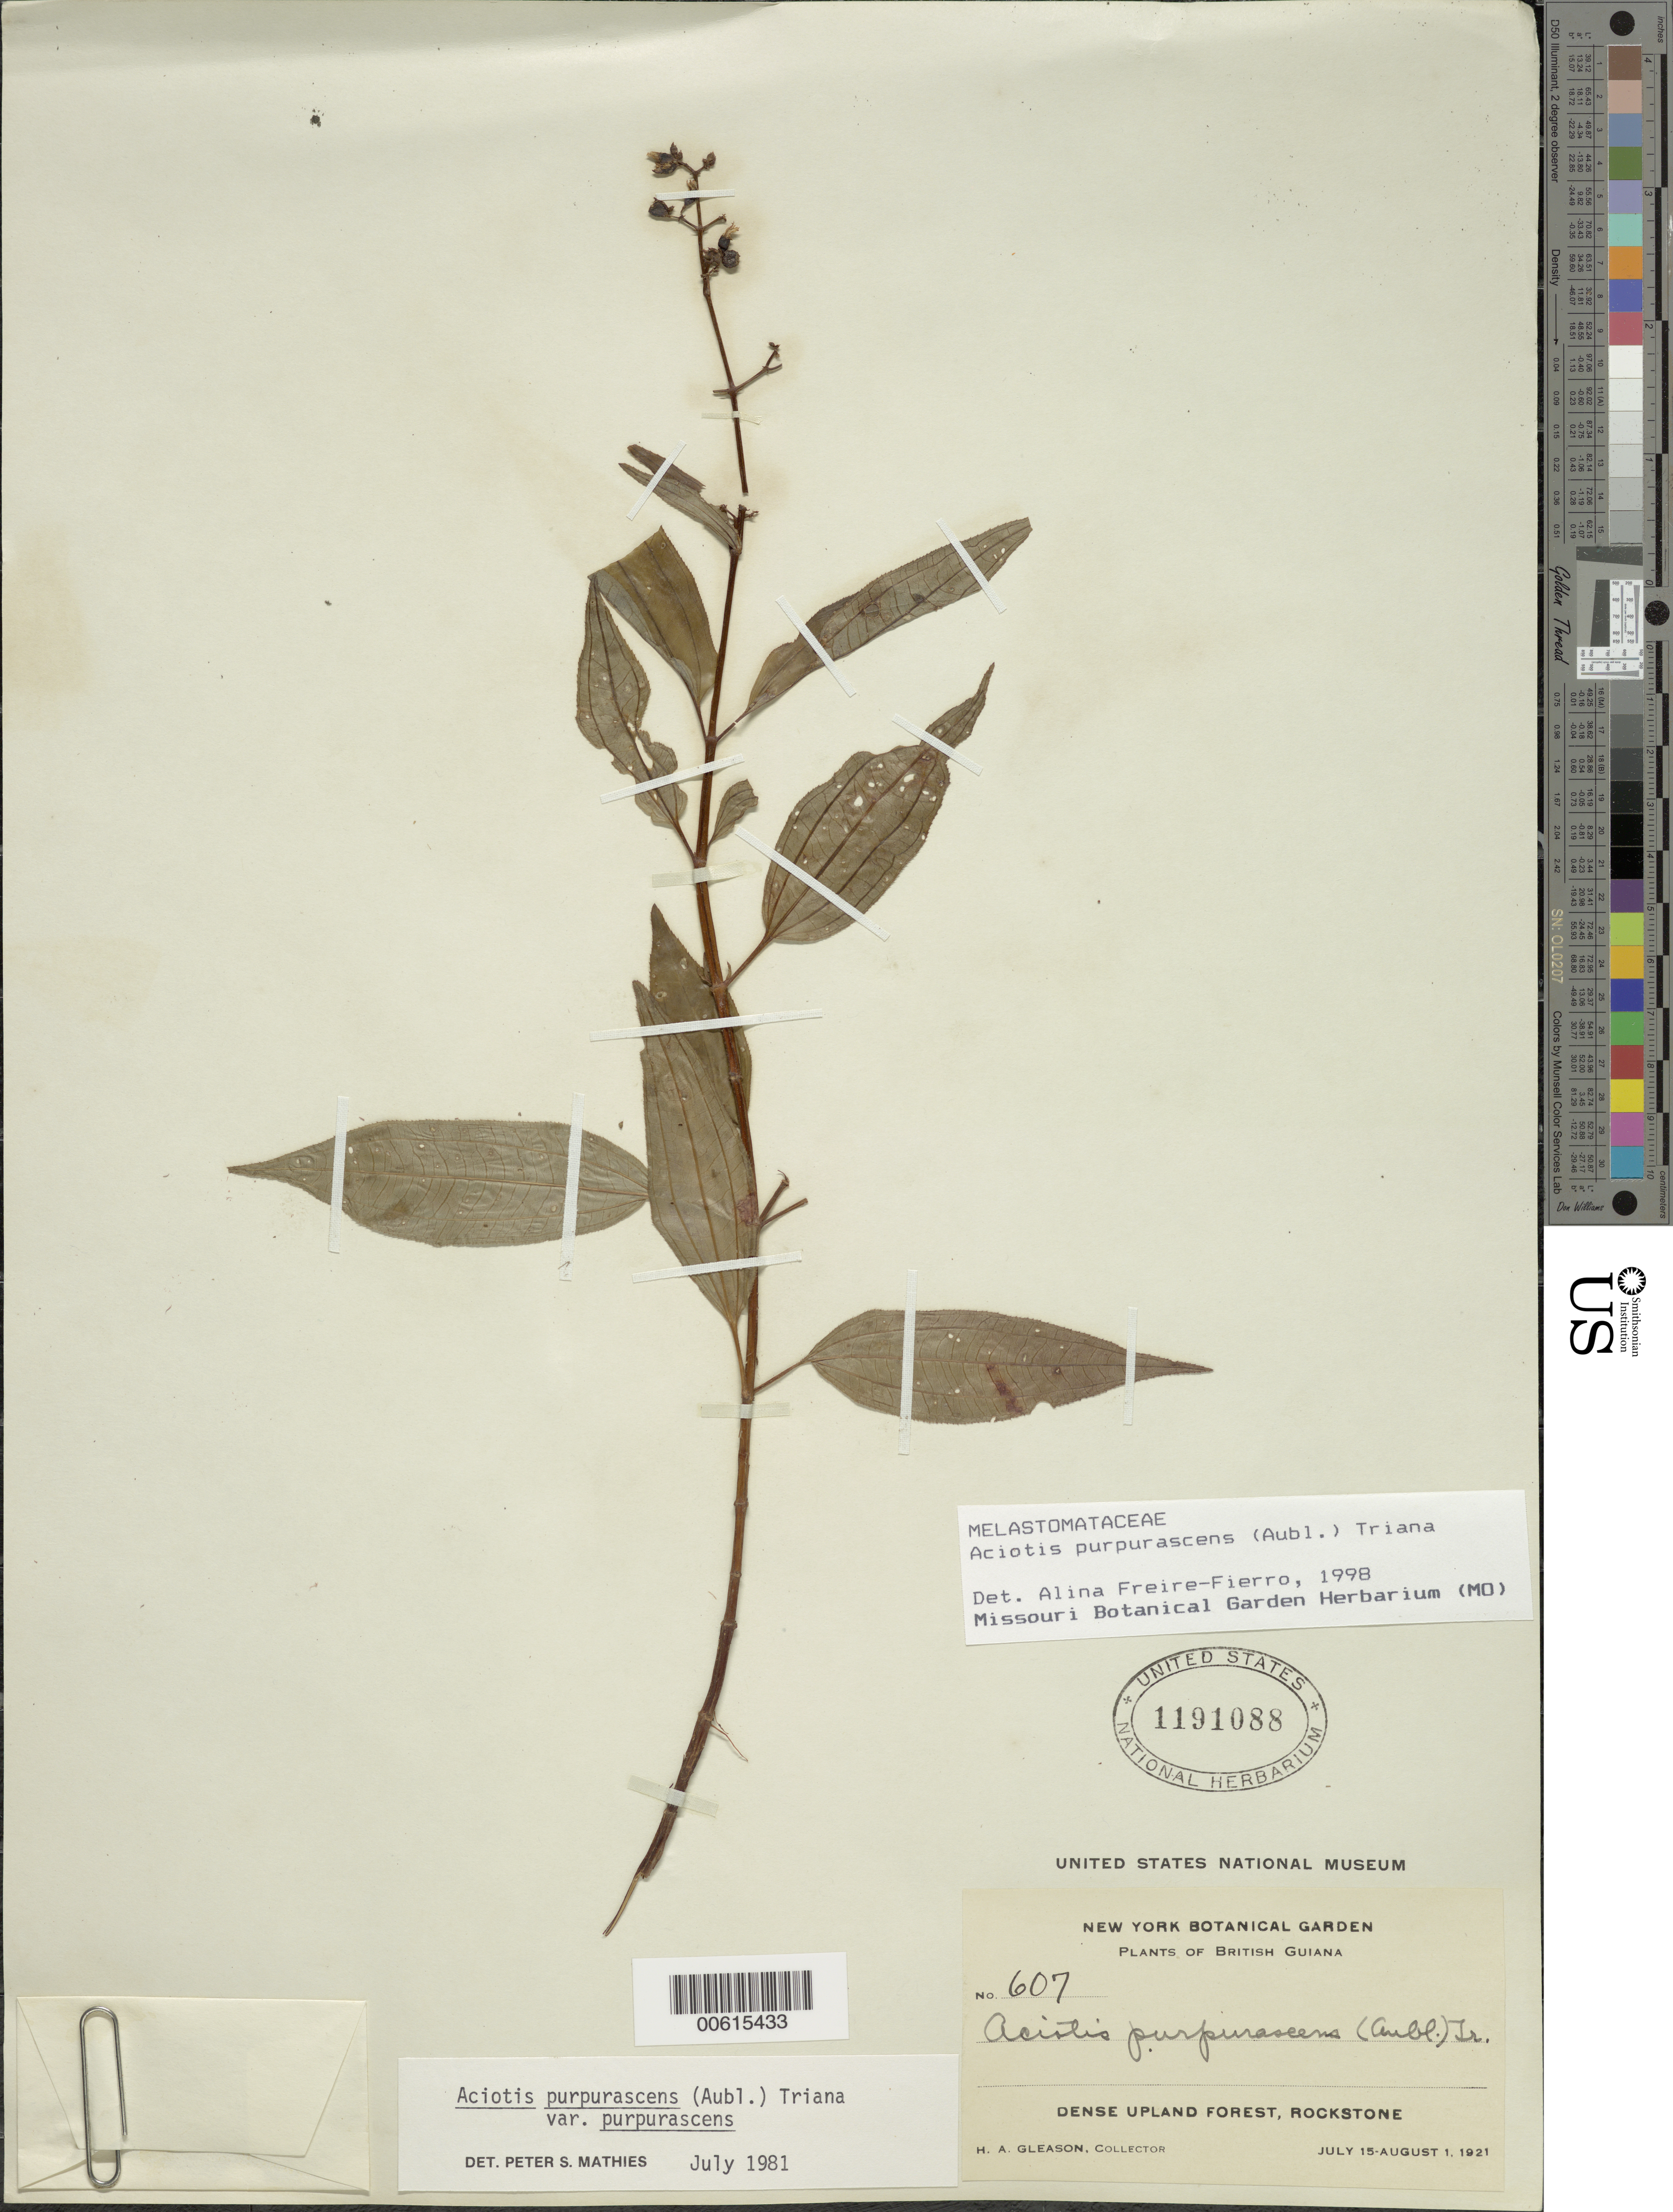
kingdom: Plantae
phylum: Tracheophyta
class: Magnoliopsida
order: Myrtales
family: Melastomataceae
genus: Aciotis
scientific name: Aciotis purpurascens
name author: (Aubl.) Triana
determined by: Freire-Fierro, A.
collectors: H. A. Gleason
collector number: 607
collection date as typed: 15-Jul-21 to 1-Aug-21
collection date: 1921-07-15/1921-08-01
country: Guyana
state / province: U. Demerara-Berbice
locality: Rockstone, in and about the village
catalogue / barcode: US 1191088